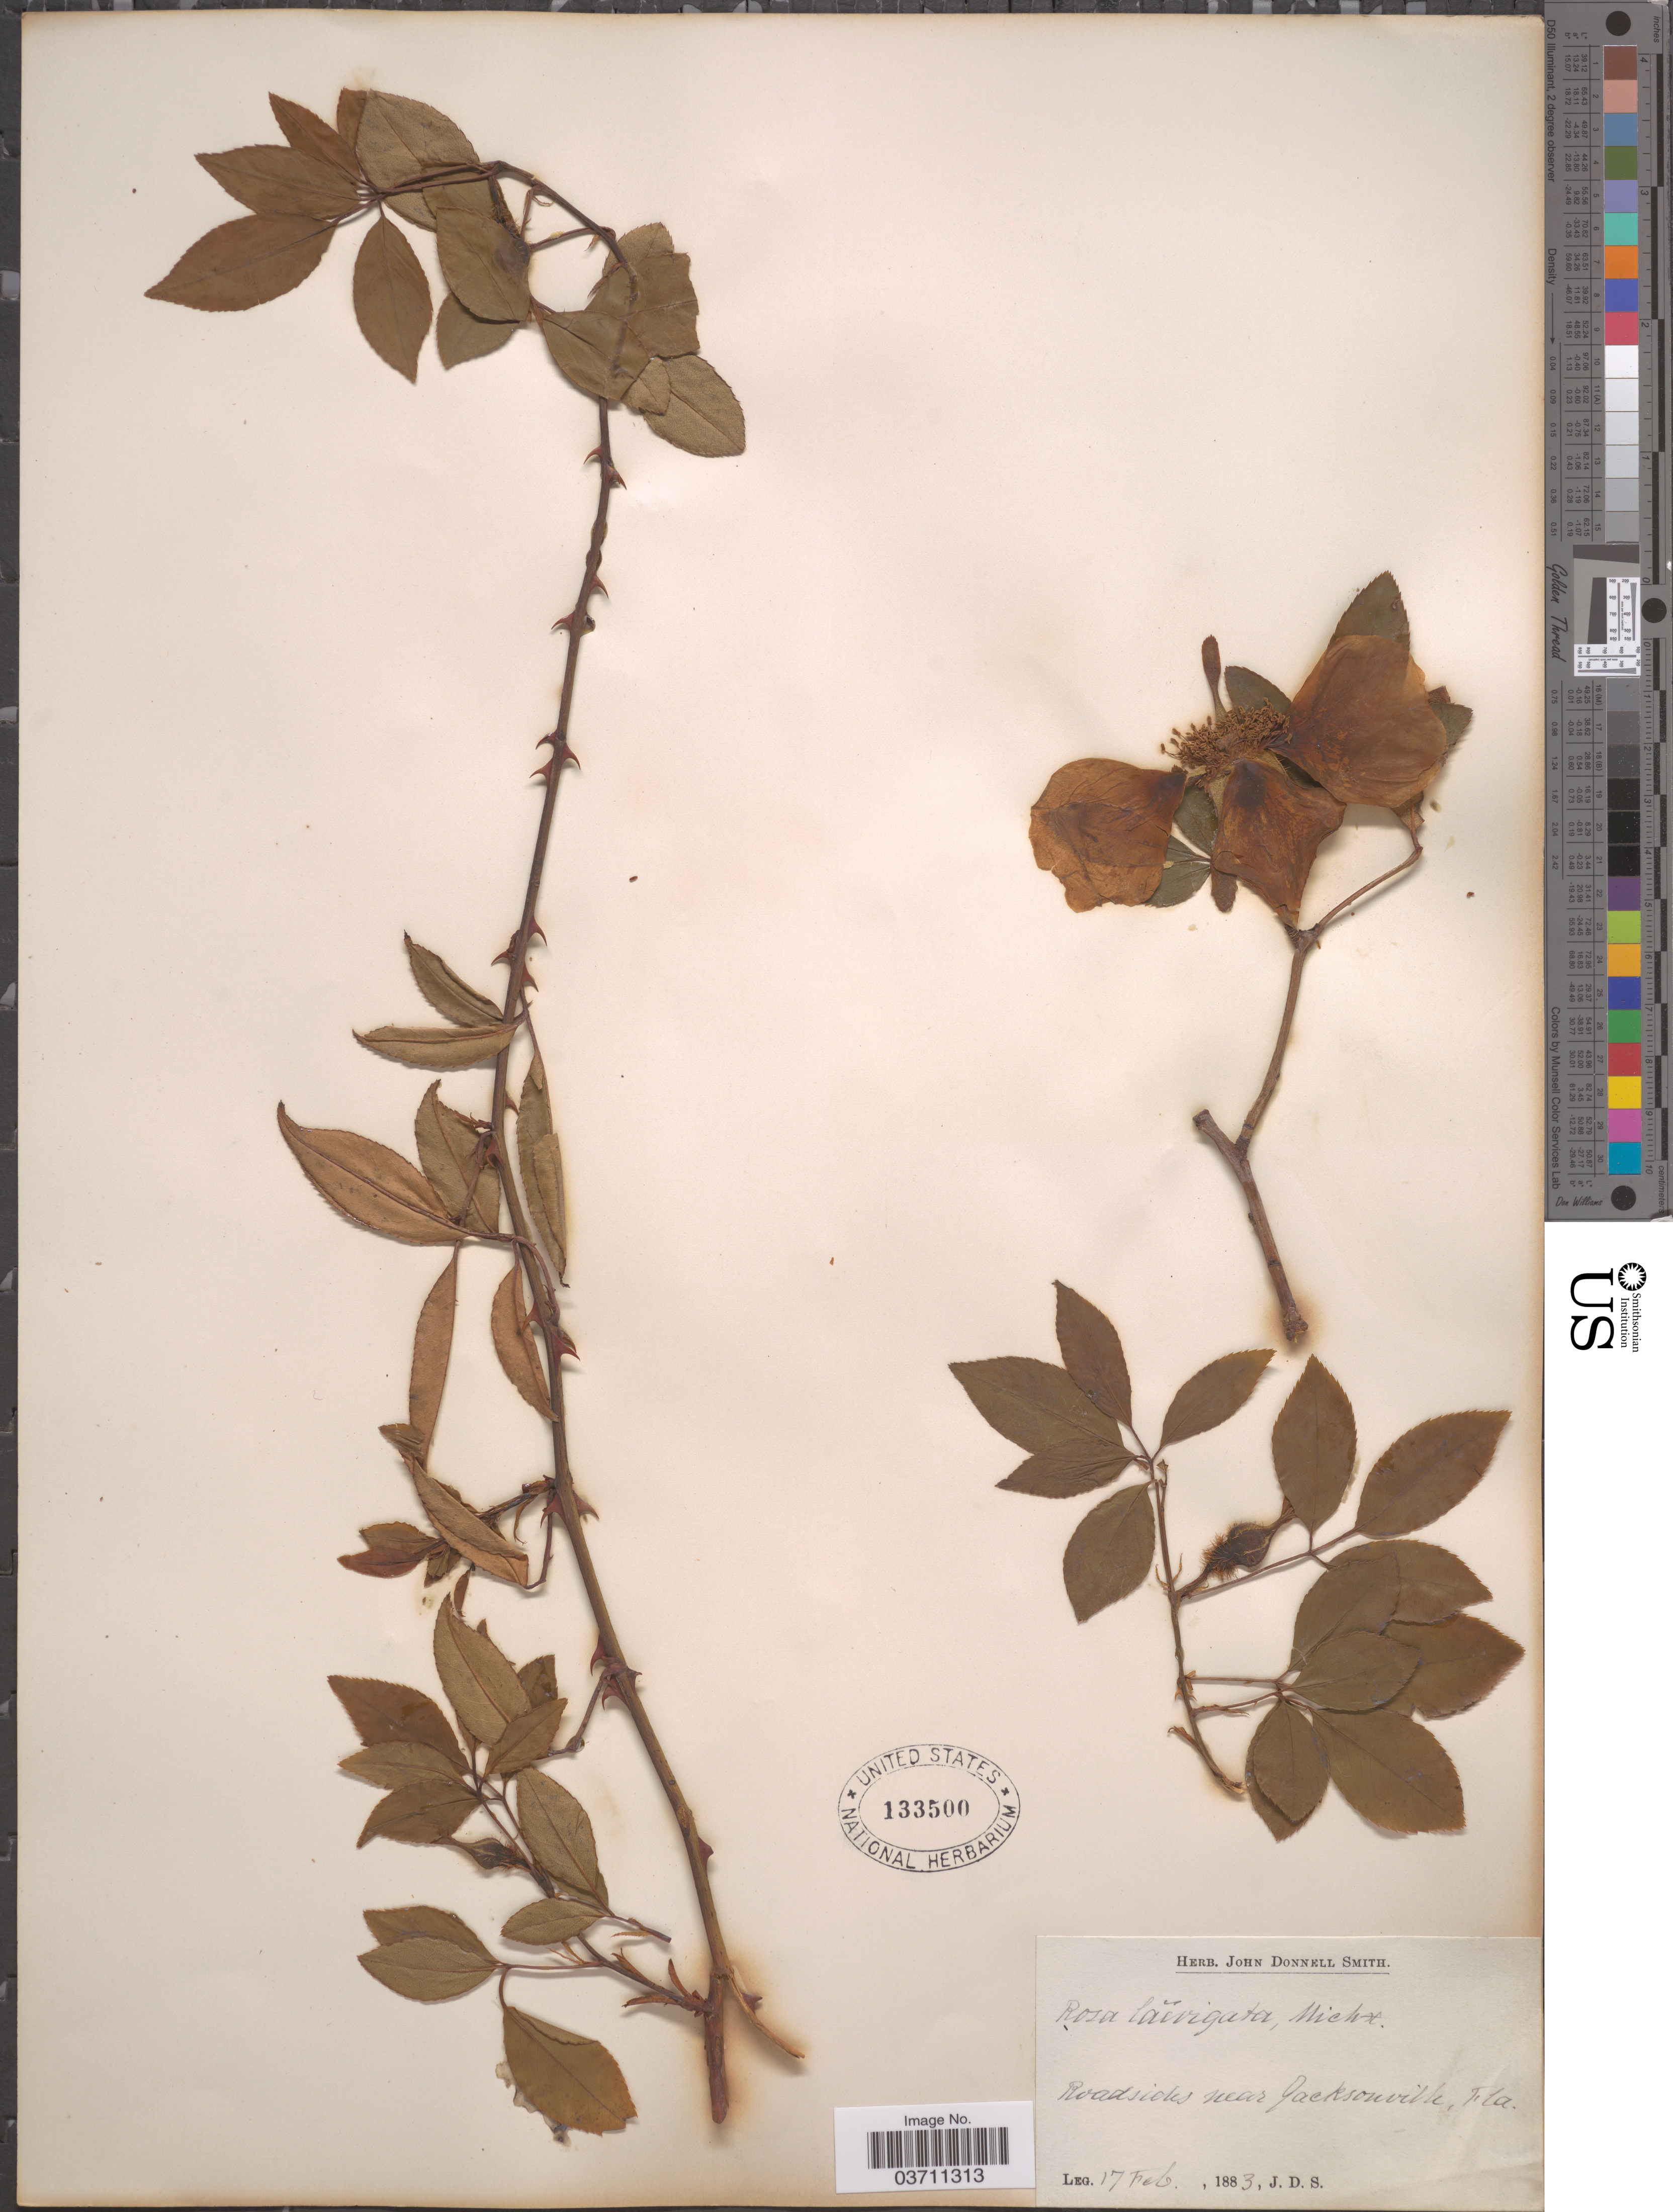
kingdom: Plantae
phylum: Tracheophyta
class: Magnoliopsida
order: Rosales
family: Rosaceae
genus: Rosa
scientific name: Rosa laevigata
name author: Michx.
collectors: J. Donnell Smith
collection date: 1883-02-17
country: United States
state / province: Florida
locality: Roadsides near Jacksonville.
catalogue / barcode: US 133500